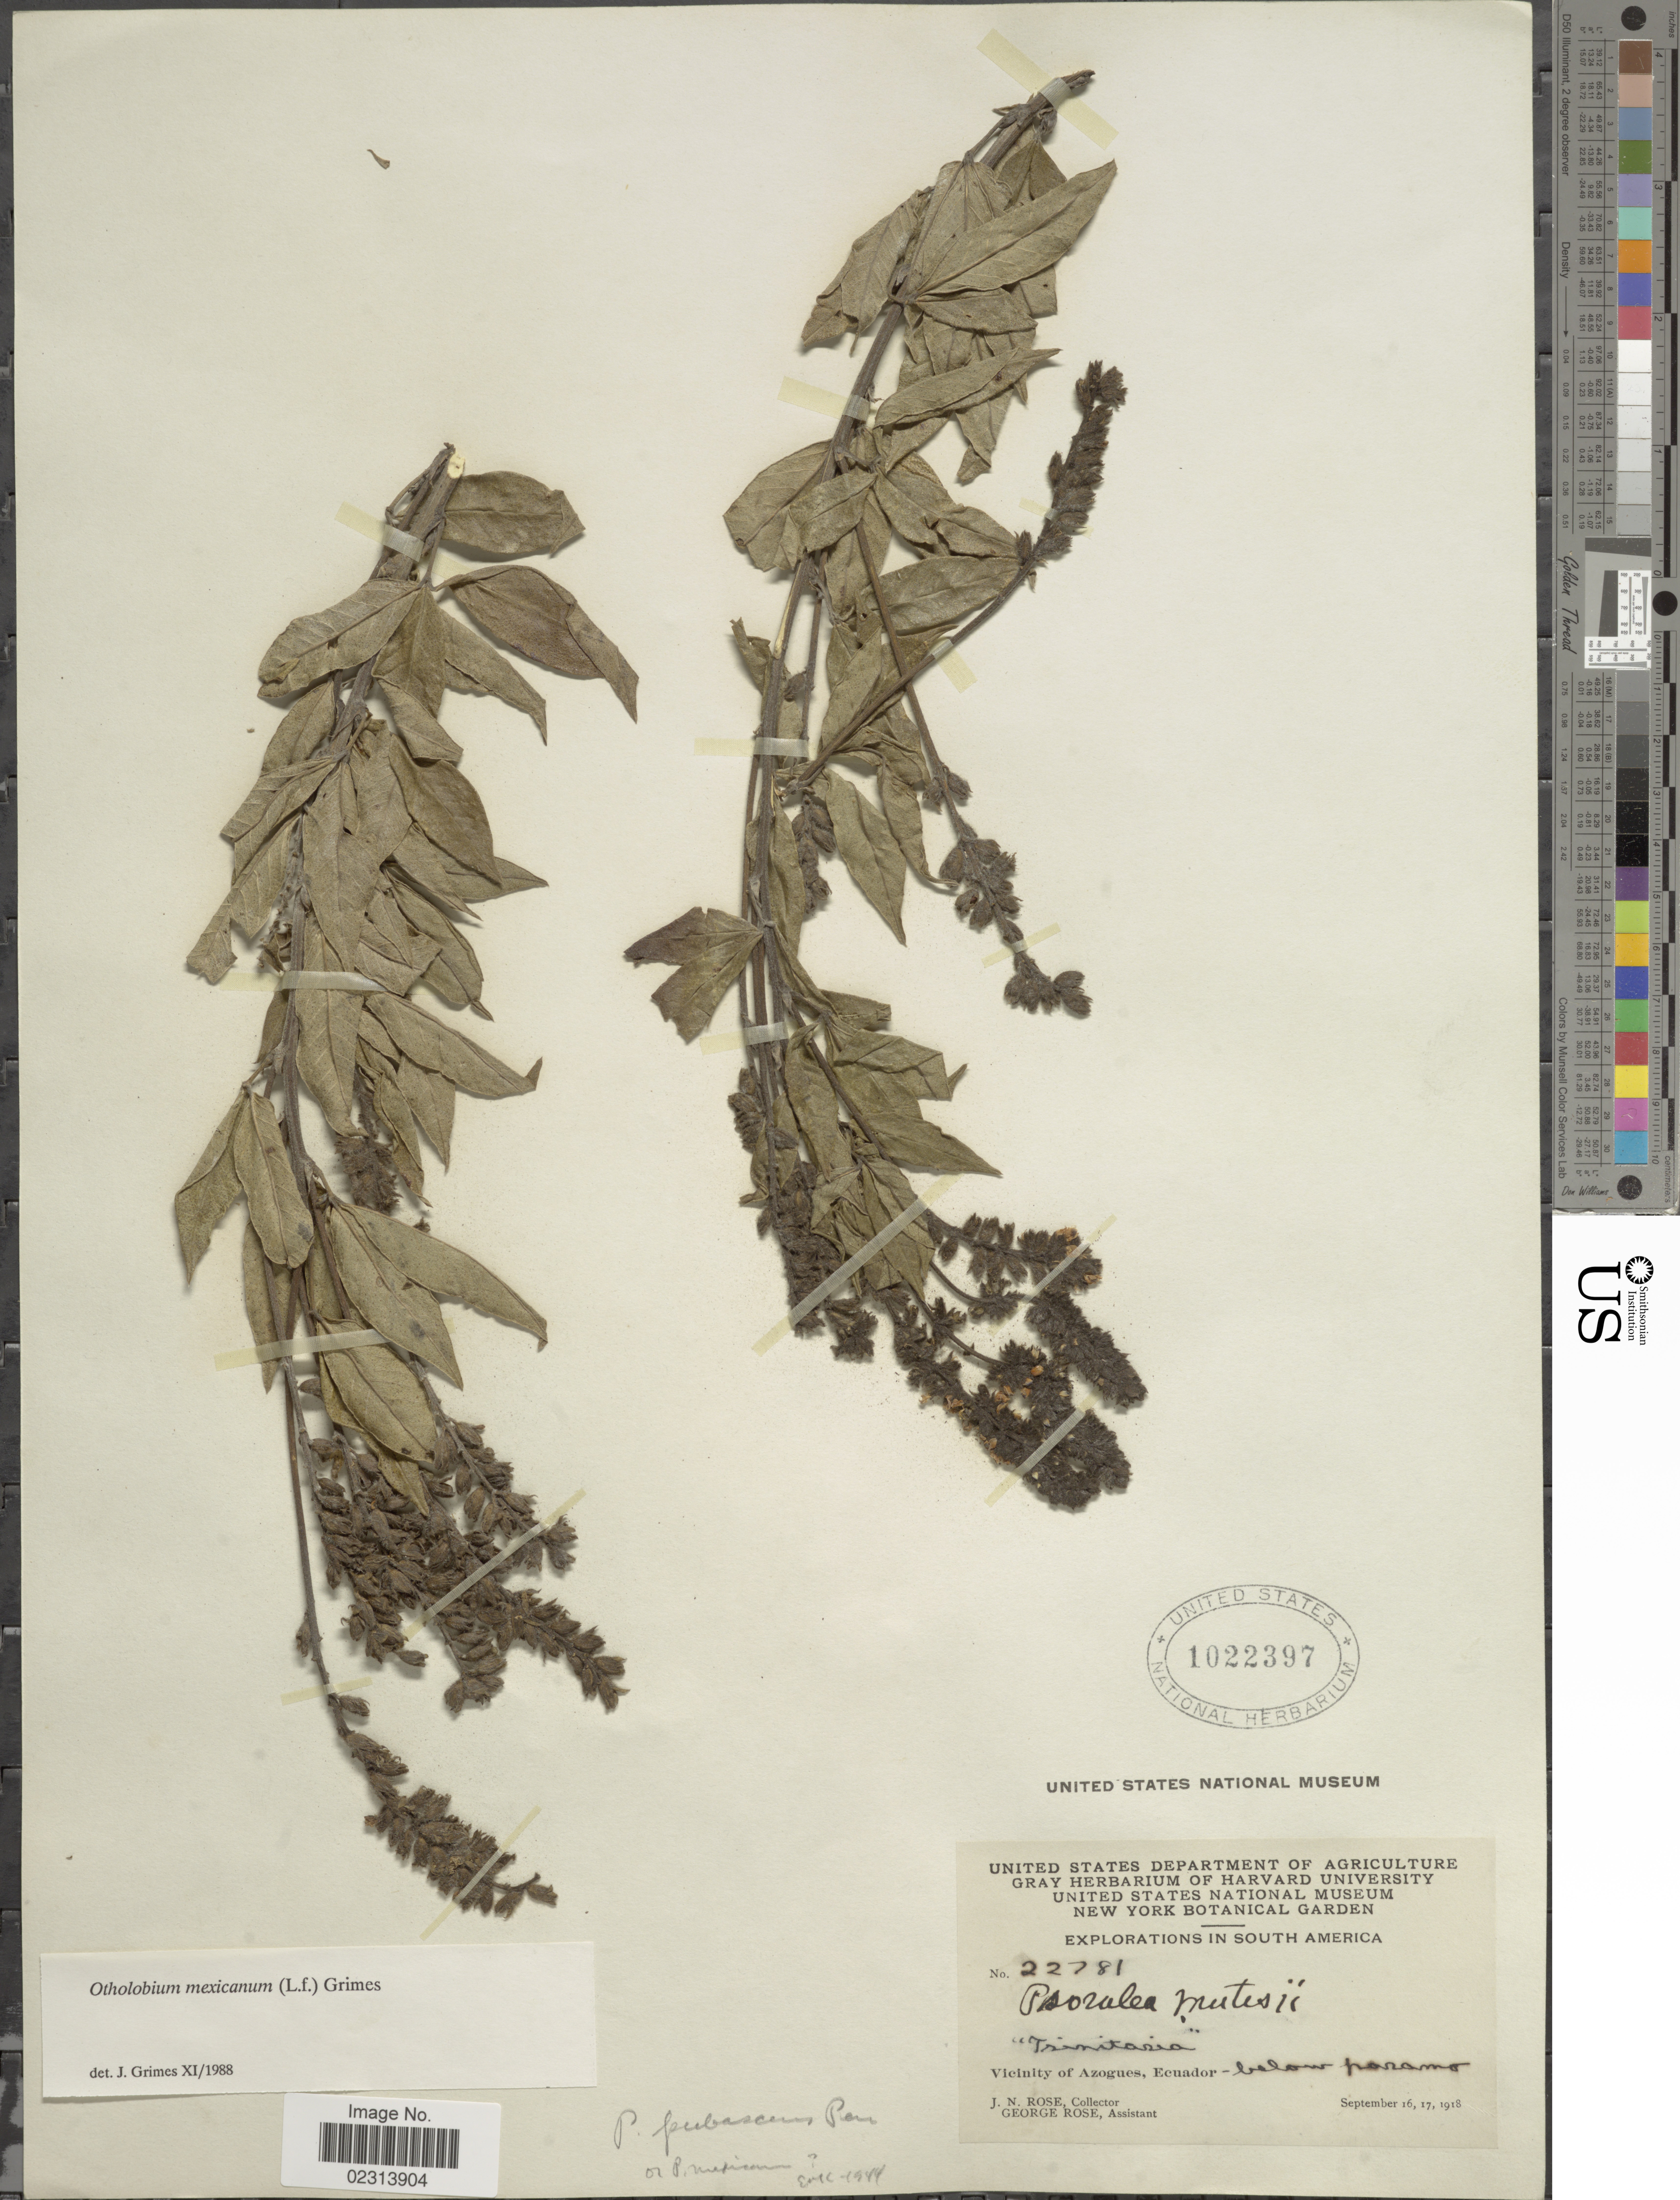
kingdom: Plantae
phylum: Tracheophyta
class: Magnoliopsida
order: Fabales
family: Fabaceae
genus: Otholobium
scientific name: Otholobium mexicanum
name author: (L. f.) J.W. Grimes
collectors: J. N. Rose & G. Rose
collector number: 22781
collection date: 1918-09-16/1918-09-17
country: Ecuador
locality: Vicinity of Azogues, Ecuador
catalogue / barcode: US 1022397